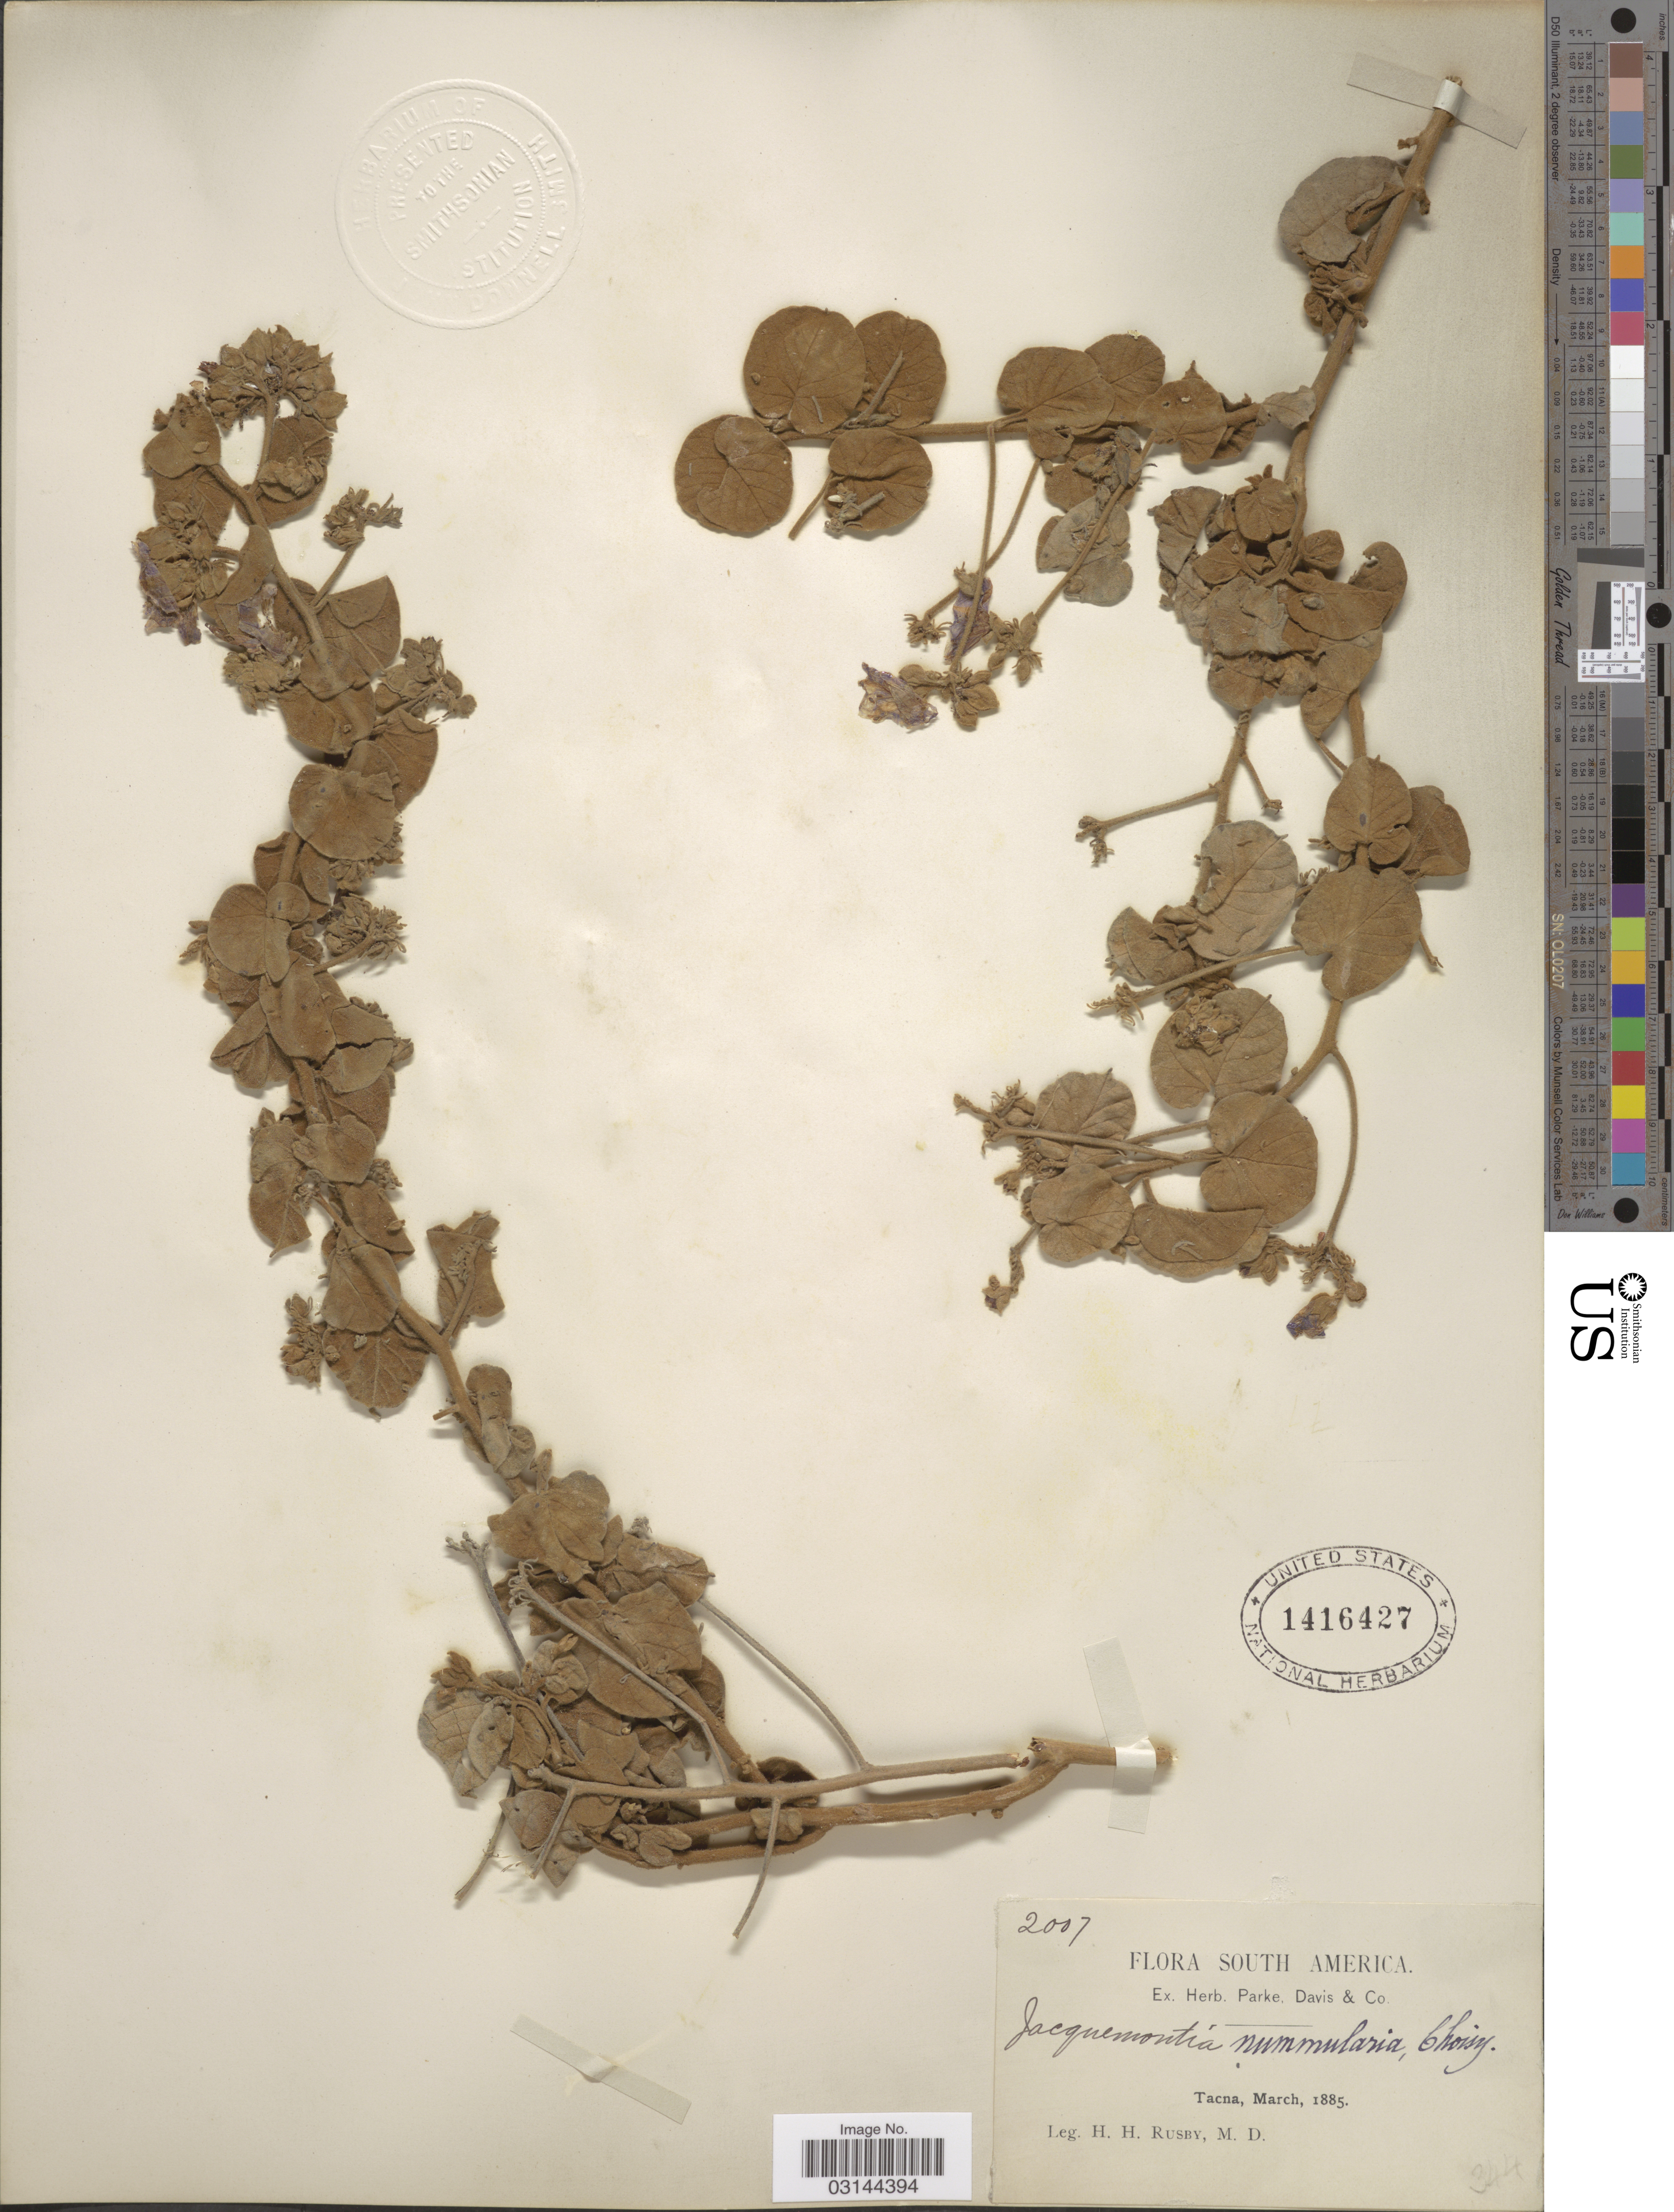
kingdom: Plantae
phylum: Tracheophyta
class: Magnoliopsida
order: Solanales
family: Convolvulaceae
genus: Jacquemontia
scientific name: Jacquemontia nummularia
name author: Choisy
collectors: H. H. Rusby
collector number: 2007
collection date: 1885-03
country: Peru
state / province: Tacna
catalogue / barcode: US 1416427